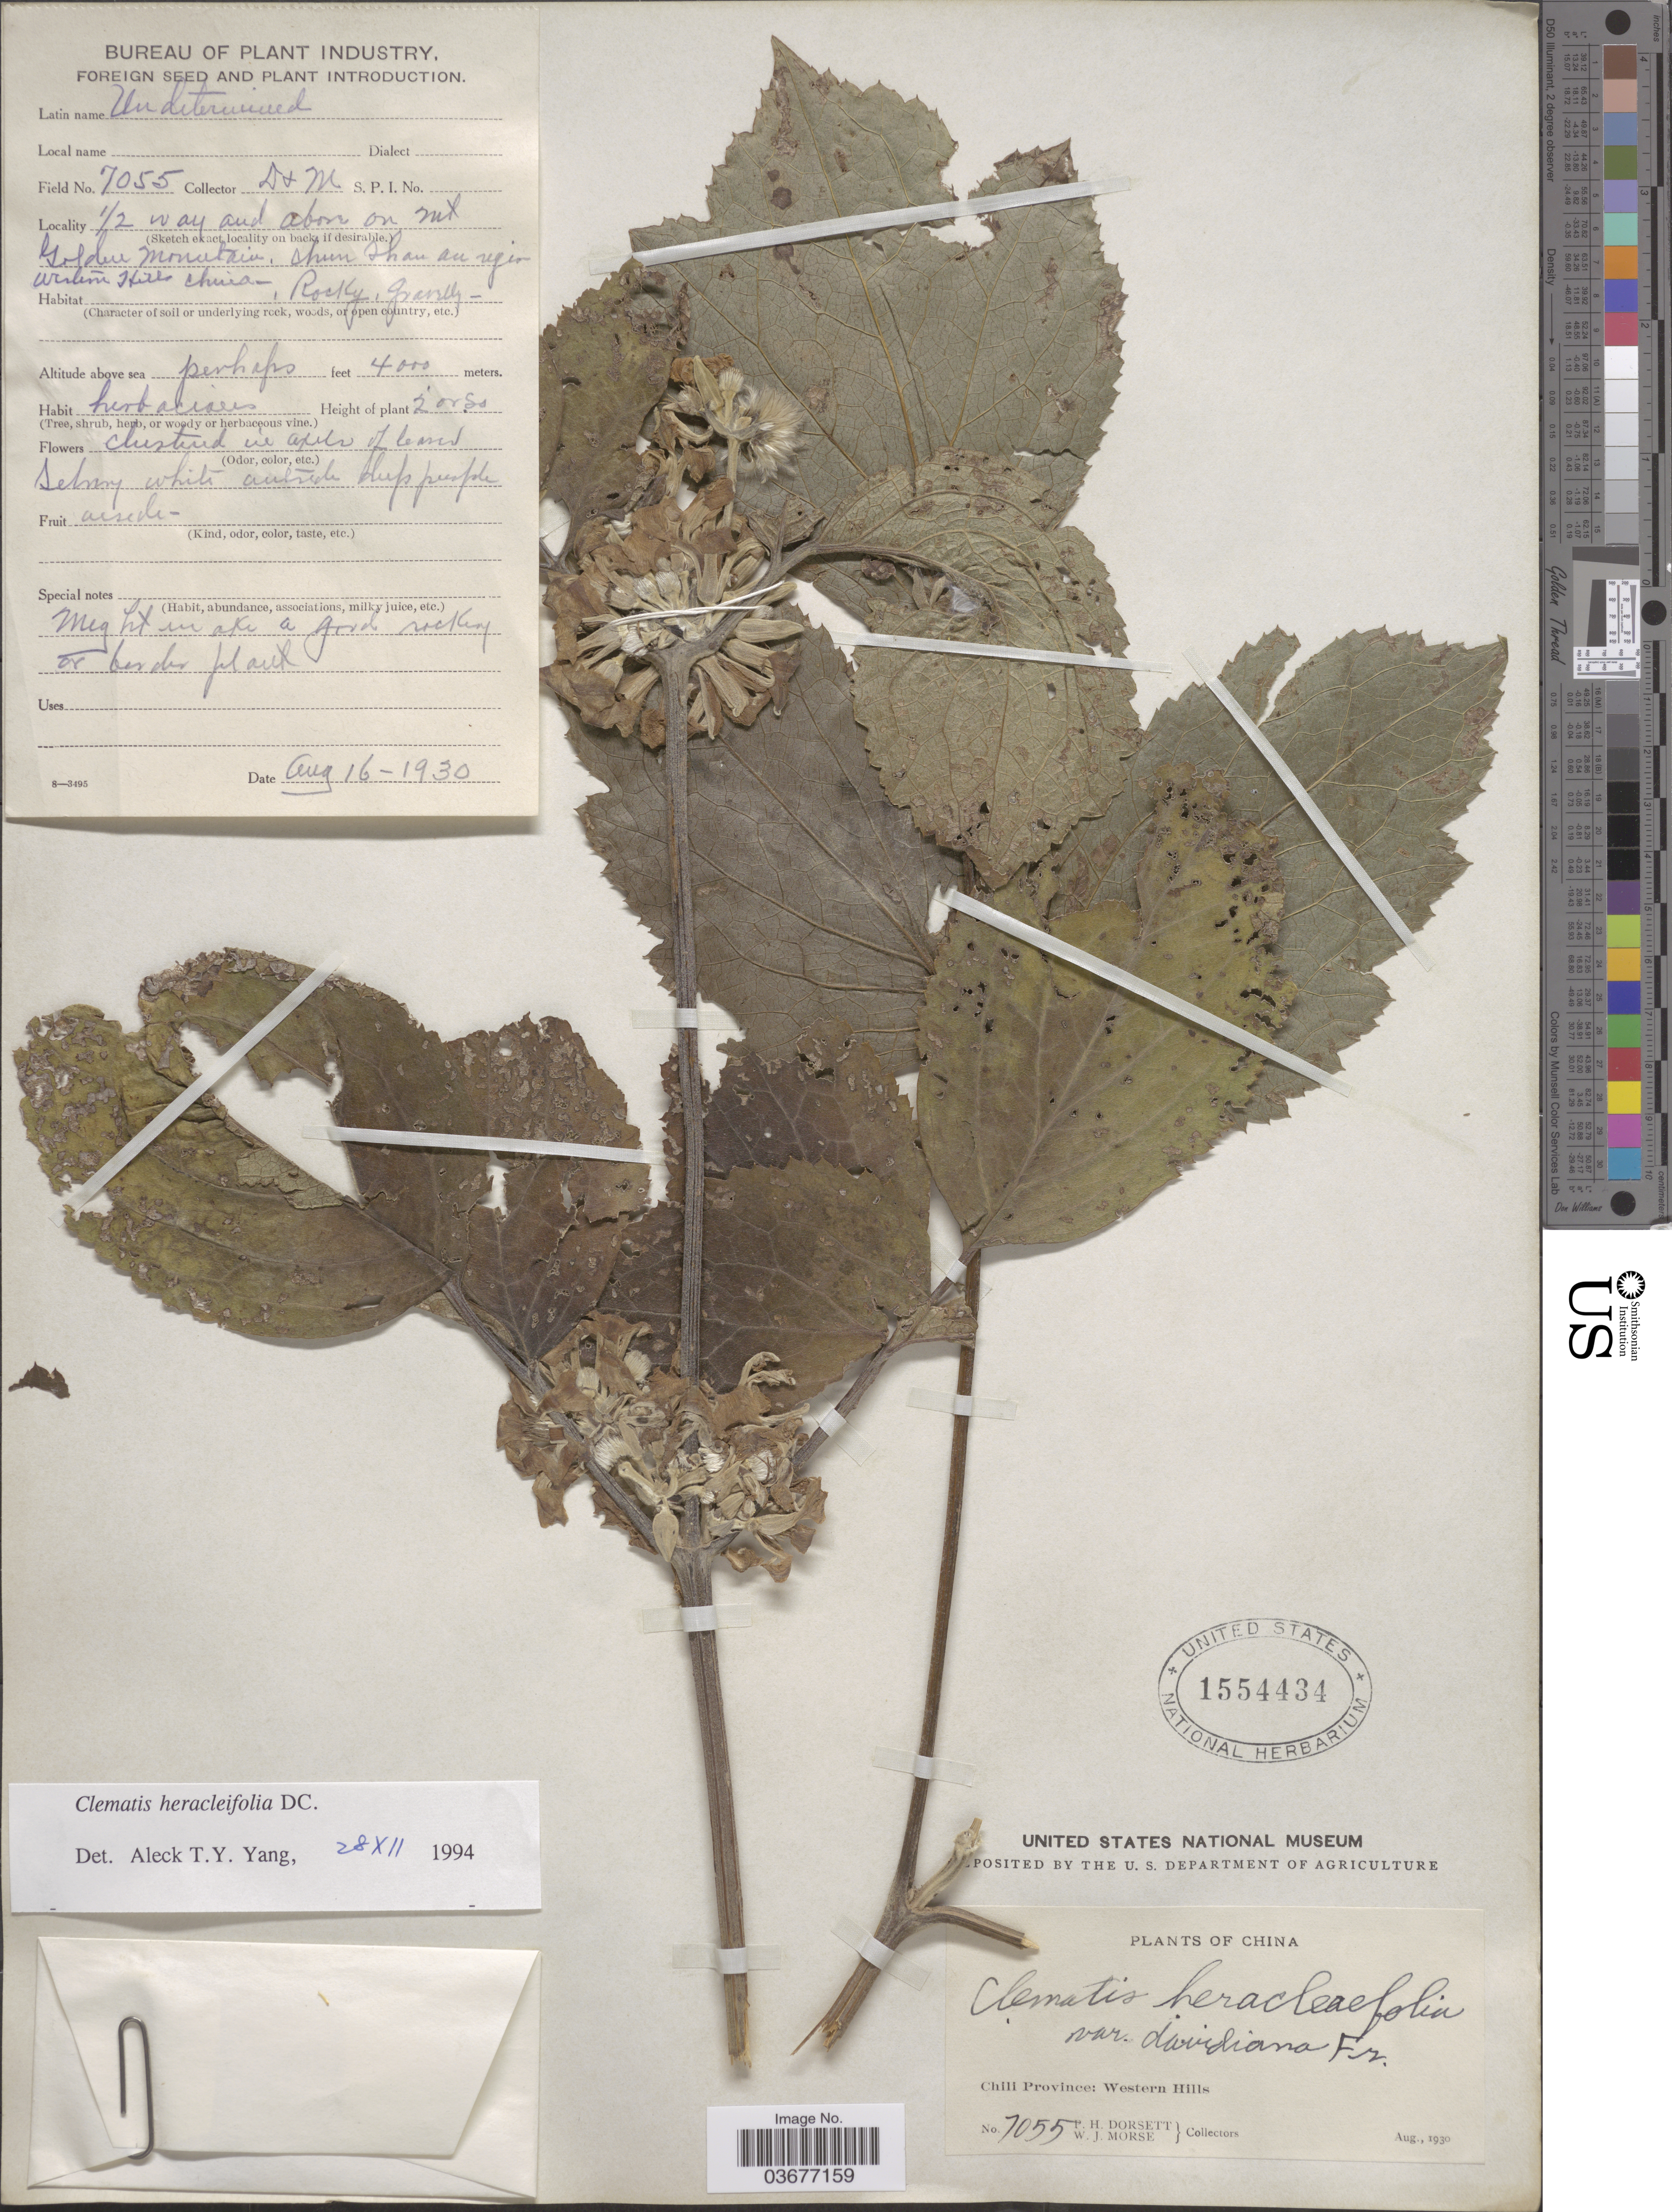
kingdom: Plantae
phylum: Tracheophyta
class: Magnoliopsida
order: Ranunculales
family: Ranunculaceae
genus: Clematis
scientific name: Clematis heracleifolia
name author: DC.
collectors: P. H. Dorsett & W. J. Morse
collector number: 7055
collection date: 1930-08-16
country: China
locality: ½ way and above on mt. golden Mountain. Chun Shan an region Urlem Hills chuiso. [interpreted] Chili Province: Western Hills.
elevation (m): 4000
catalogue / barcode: US 1554434